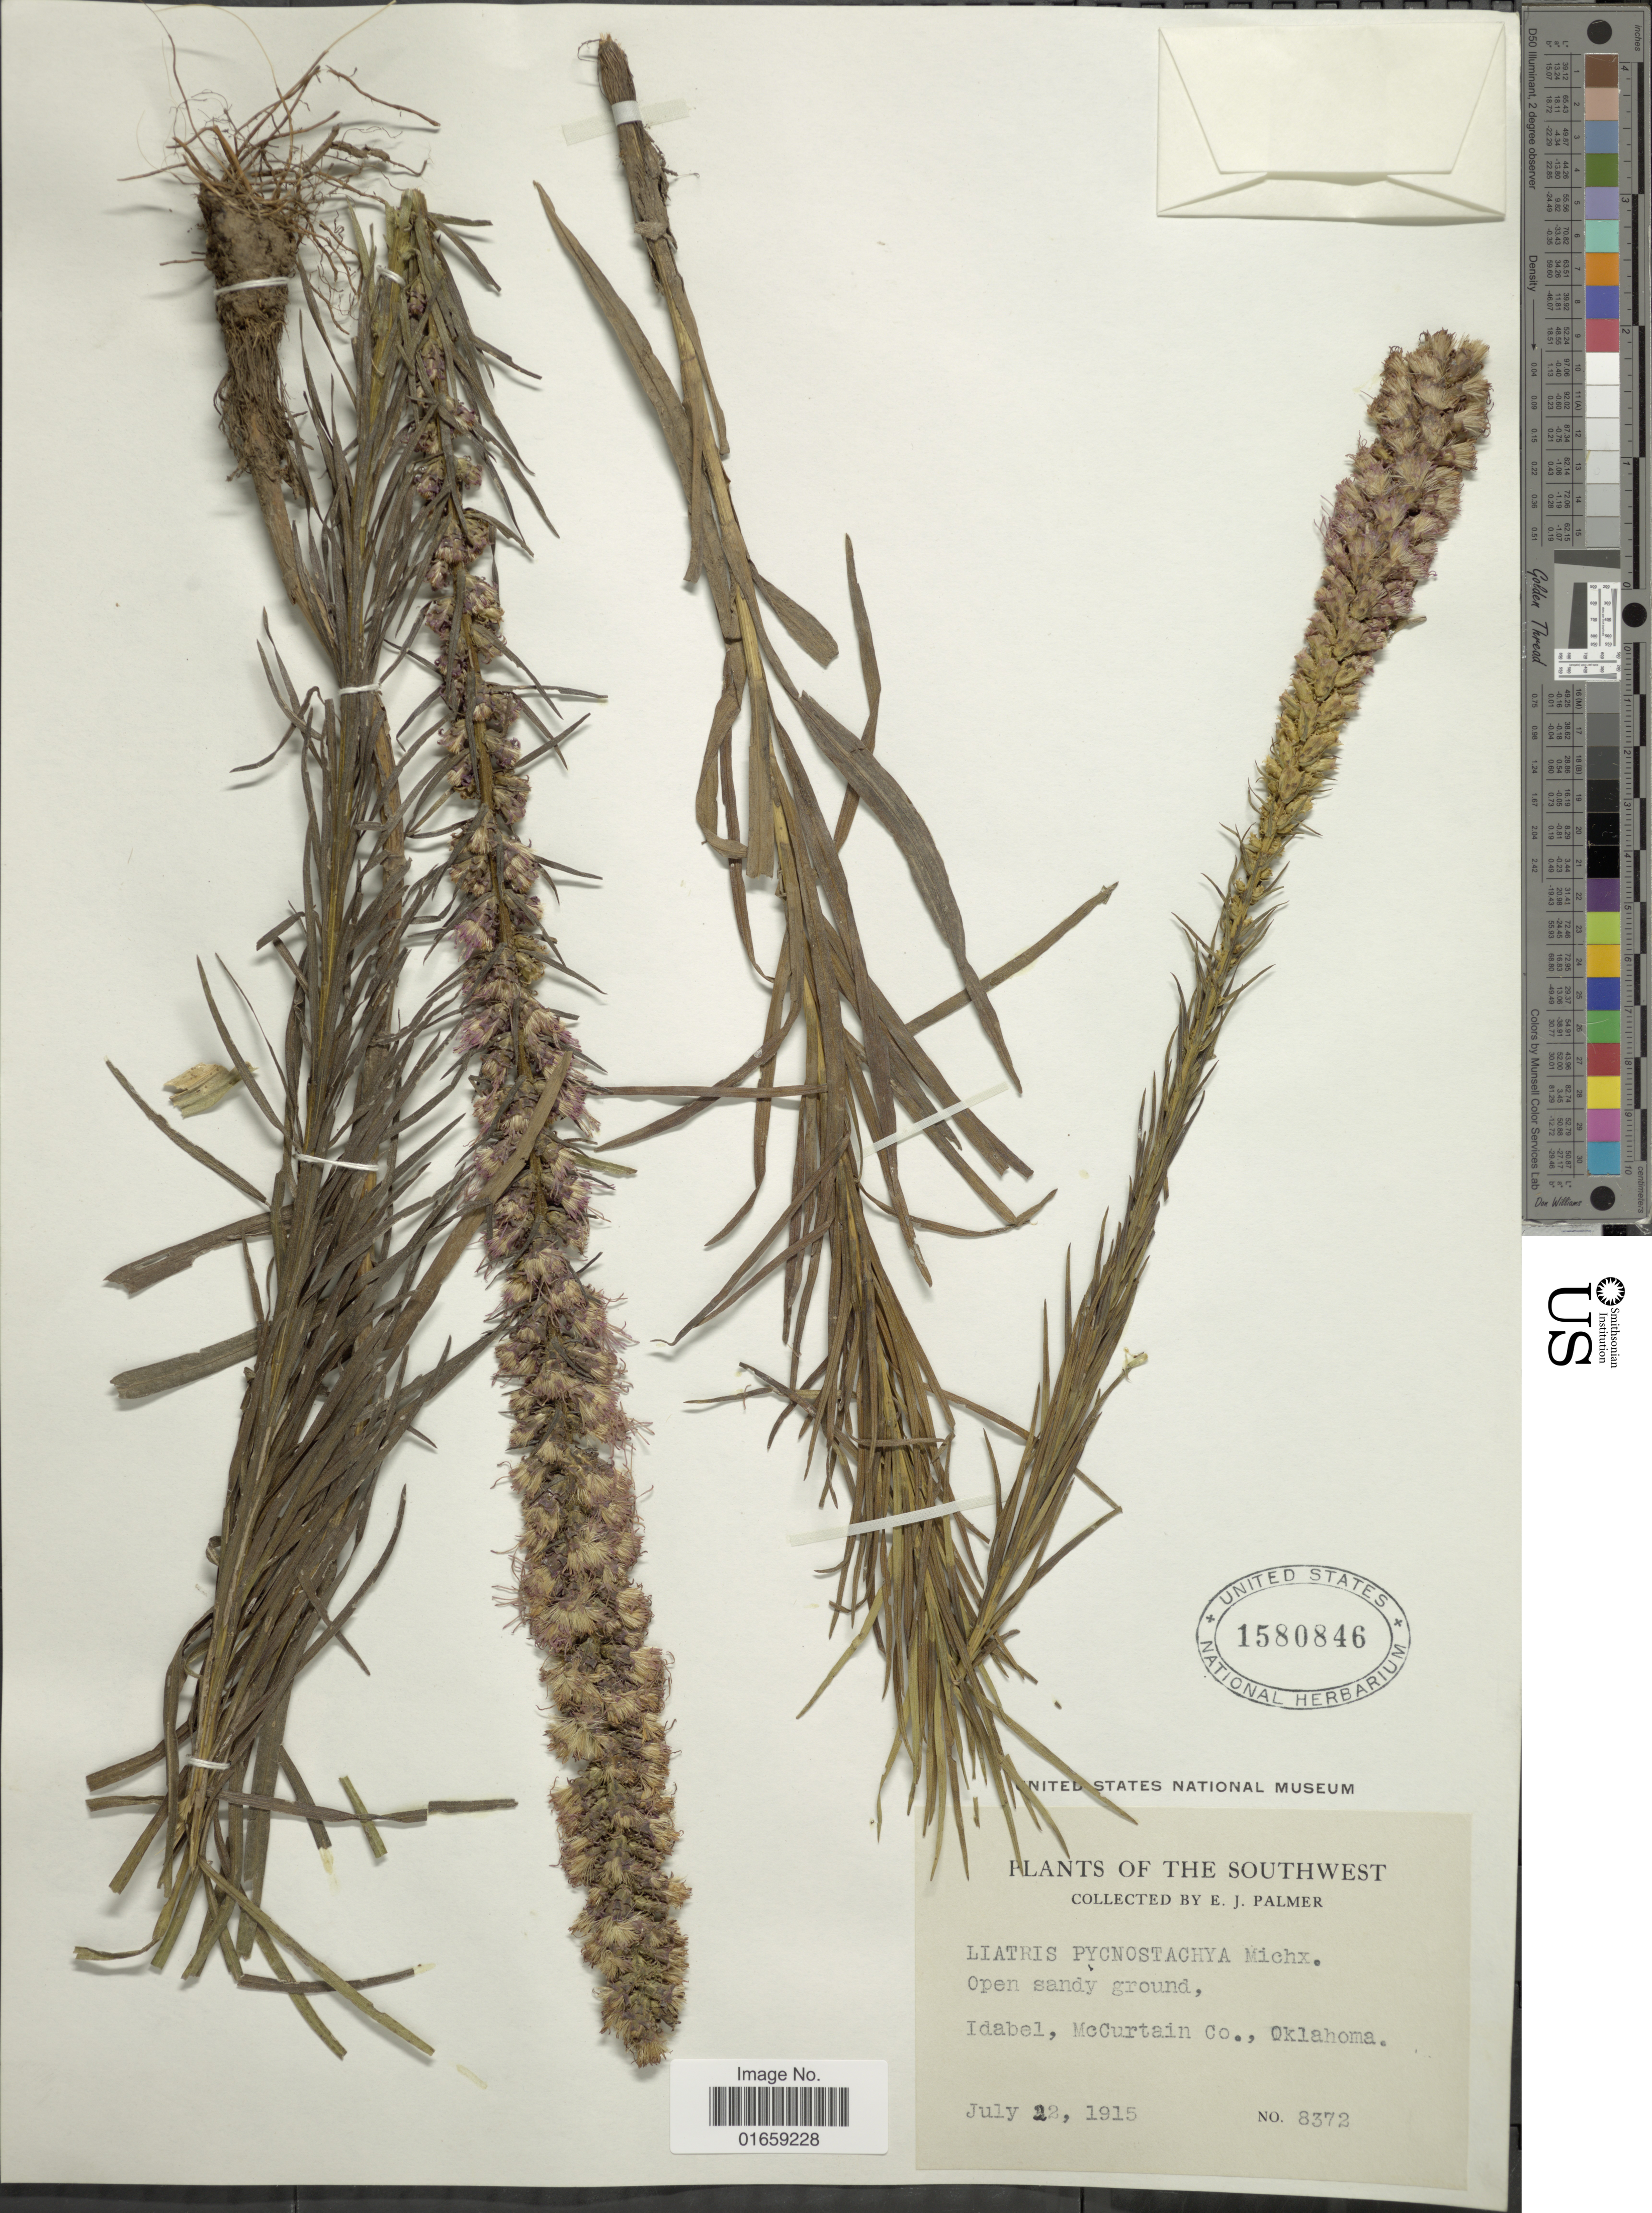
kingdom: Plantae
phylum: Tracheophyta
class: Magnoliopsida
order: Asterales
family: Asteraceae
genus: Liatris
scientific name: Liatris pycnostachya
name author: Michx.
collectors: E. J. Palmer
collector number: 8372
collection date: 1915-07-22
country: United States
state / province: Oklahoma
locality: Idabel, McCurtain Co., Oklahoma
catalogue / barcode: US 1580846